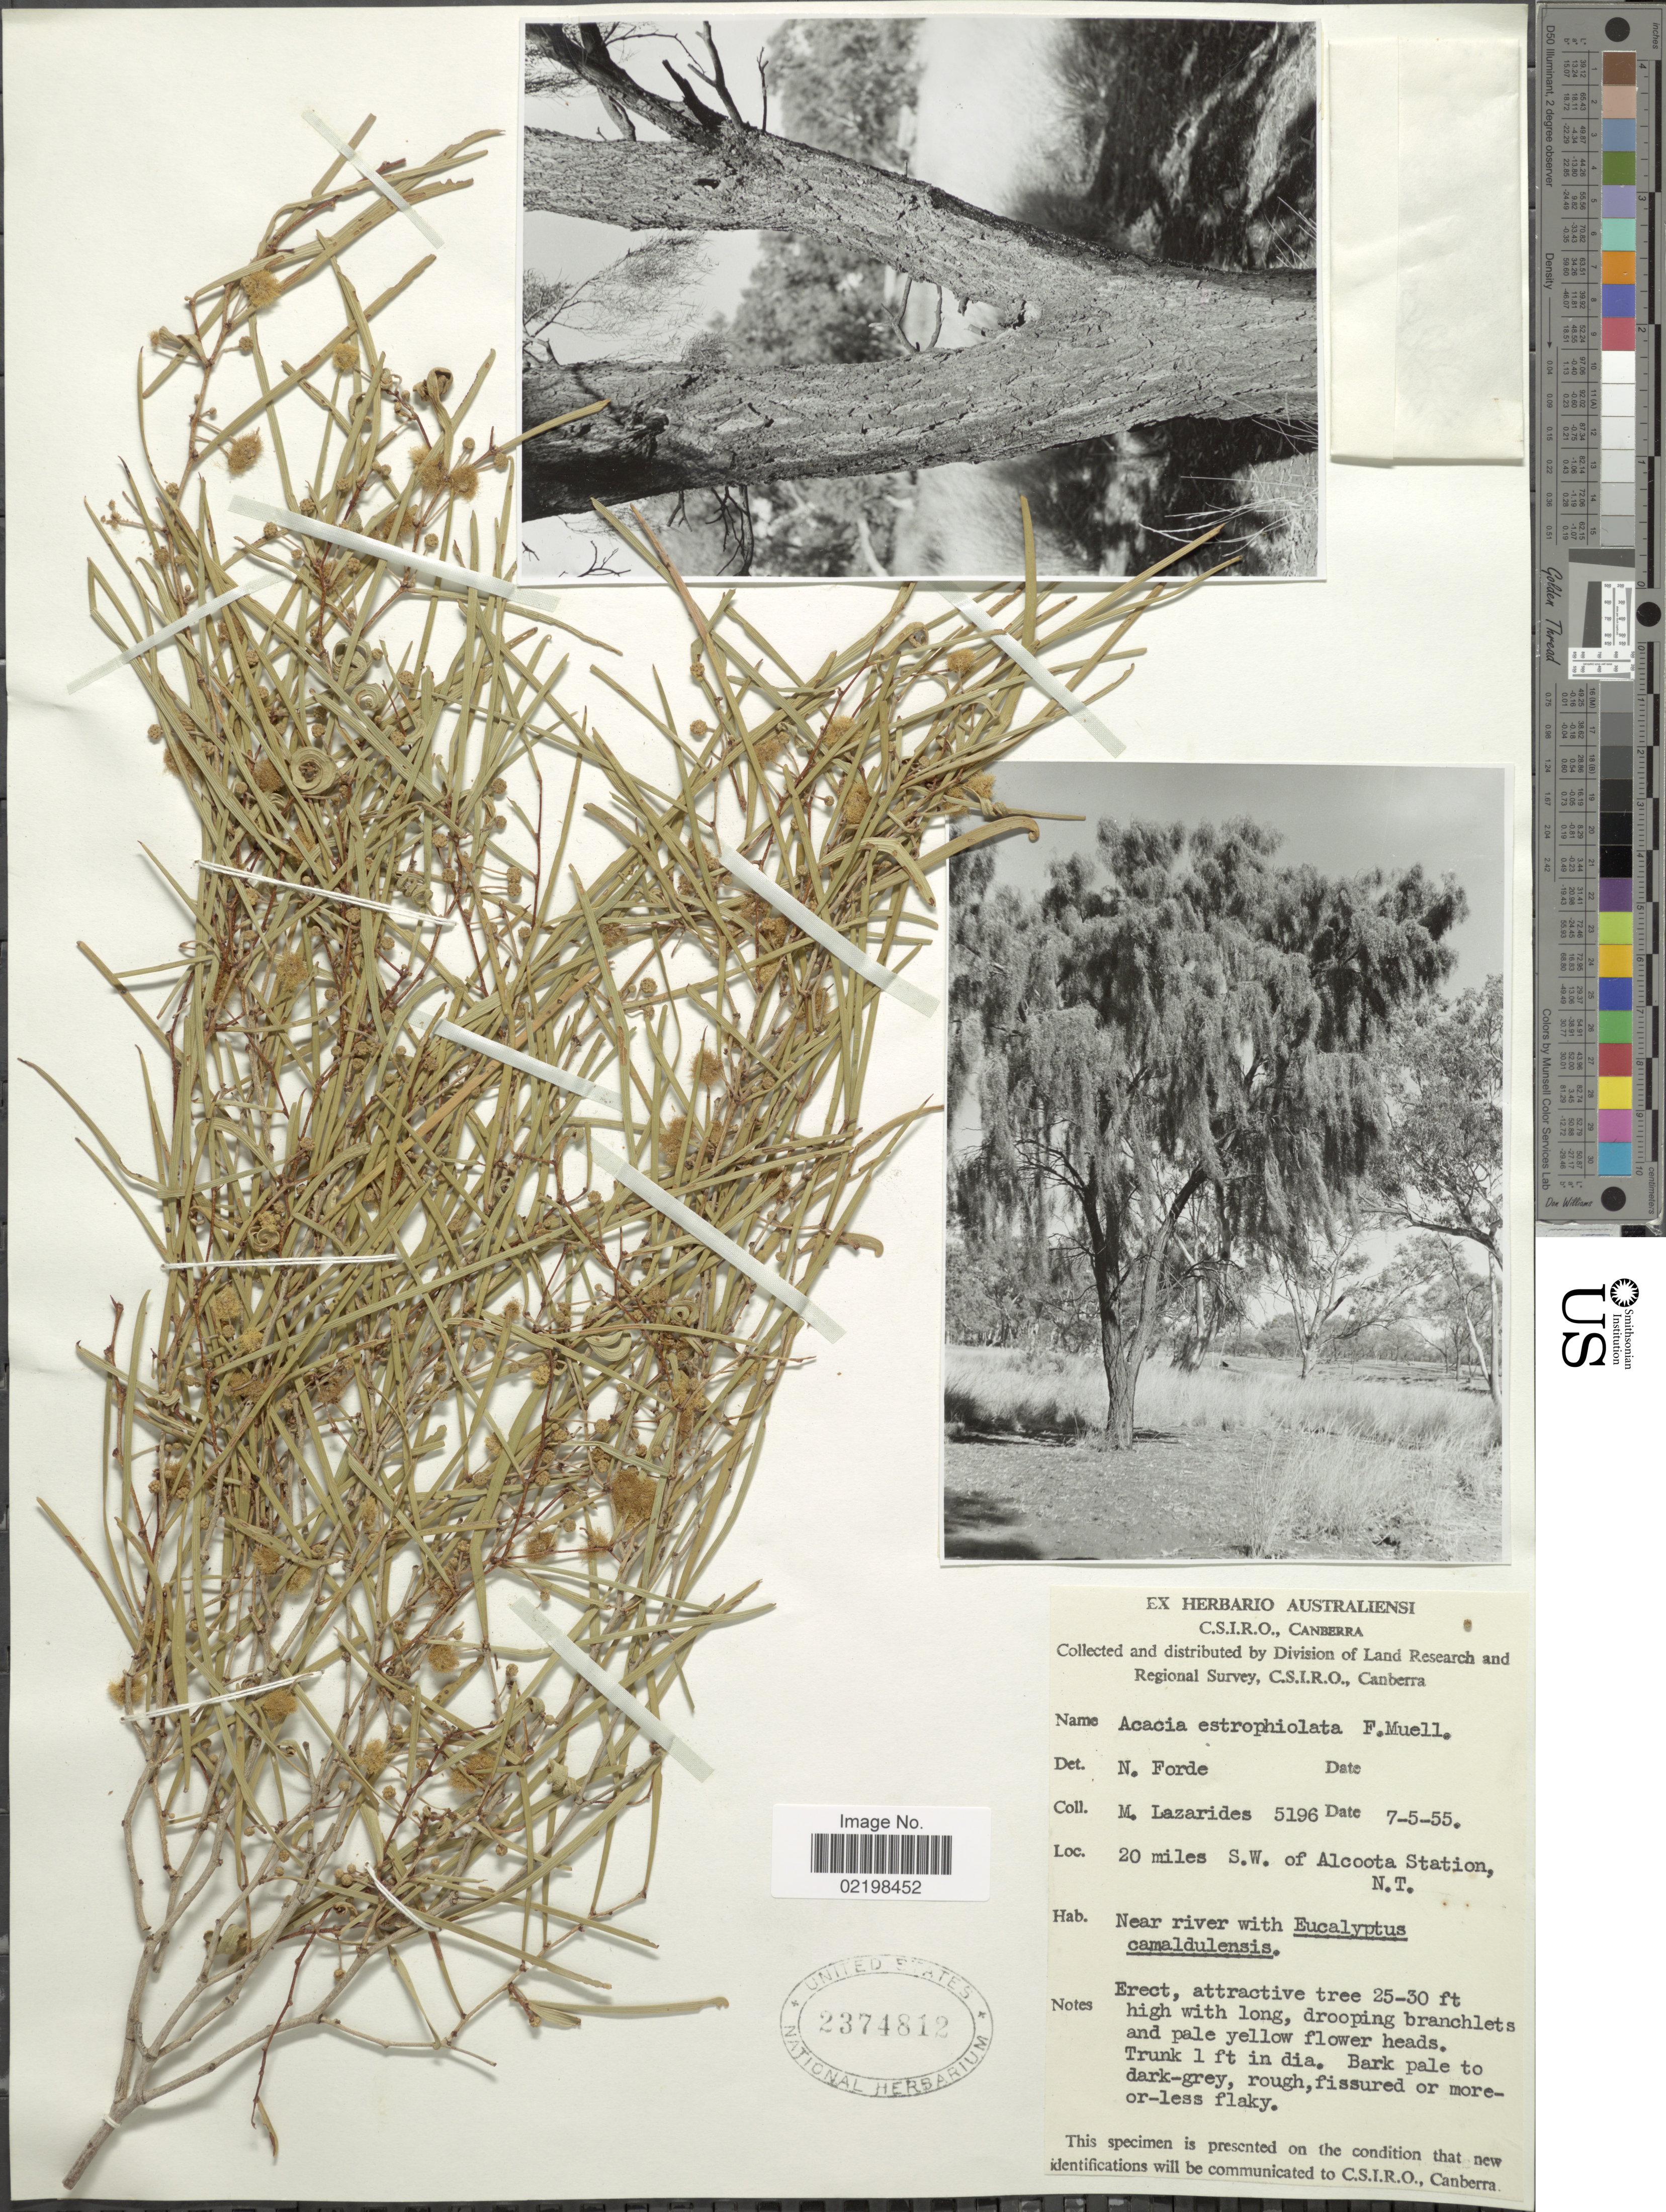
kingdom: Plantae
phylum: Tracheophyta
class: Magnoliopsida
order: Fabales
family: Fabaceae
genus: Acacia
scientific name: Acacia estrophiolata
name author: F. Muell.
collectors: M. Lazarides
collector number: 5196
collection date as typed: Transcribed d/m/y: 9/5/55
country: Australia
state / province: Northern Territory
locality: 20 miles S.W. of Alcoota Station, N. T.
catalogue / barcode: US 2374812